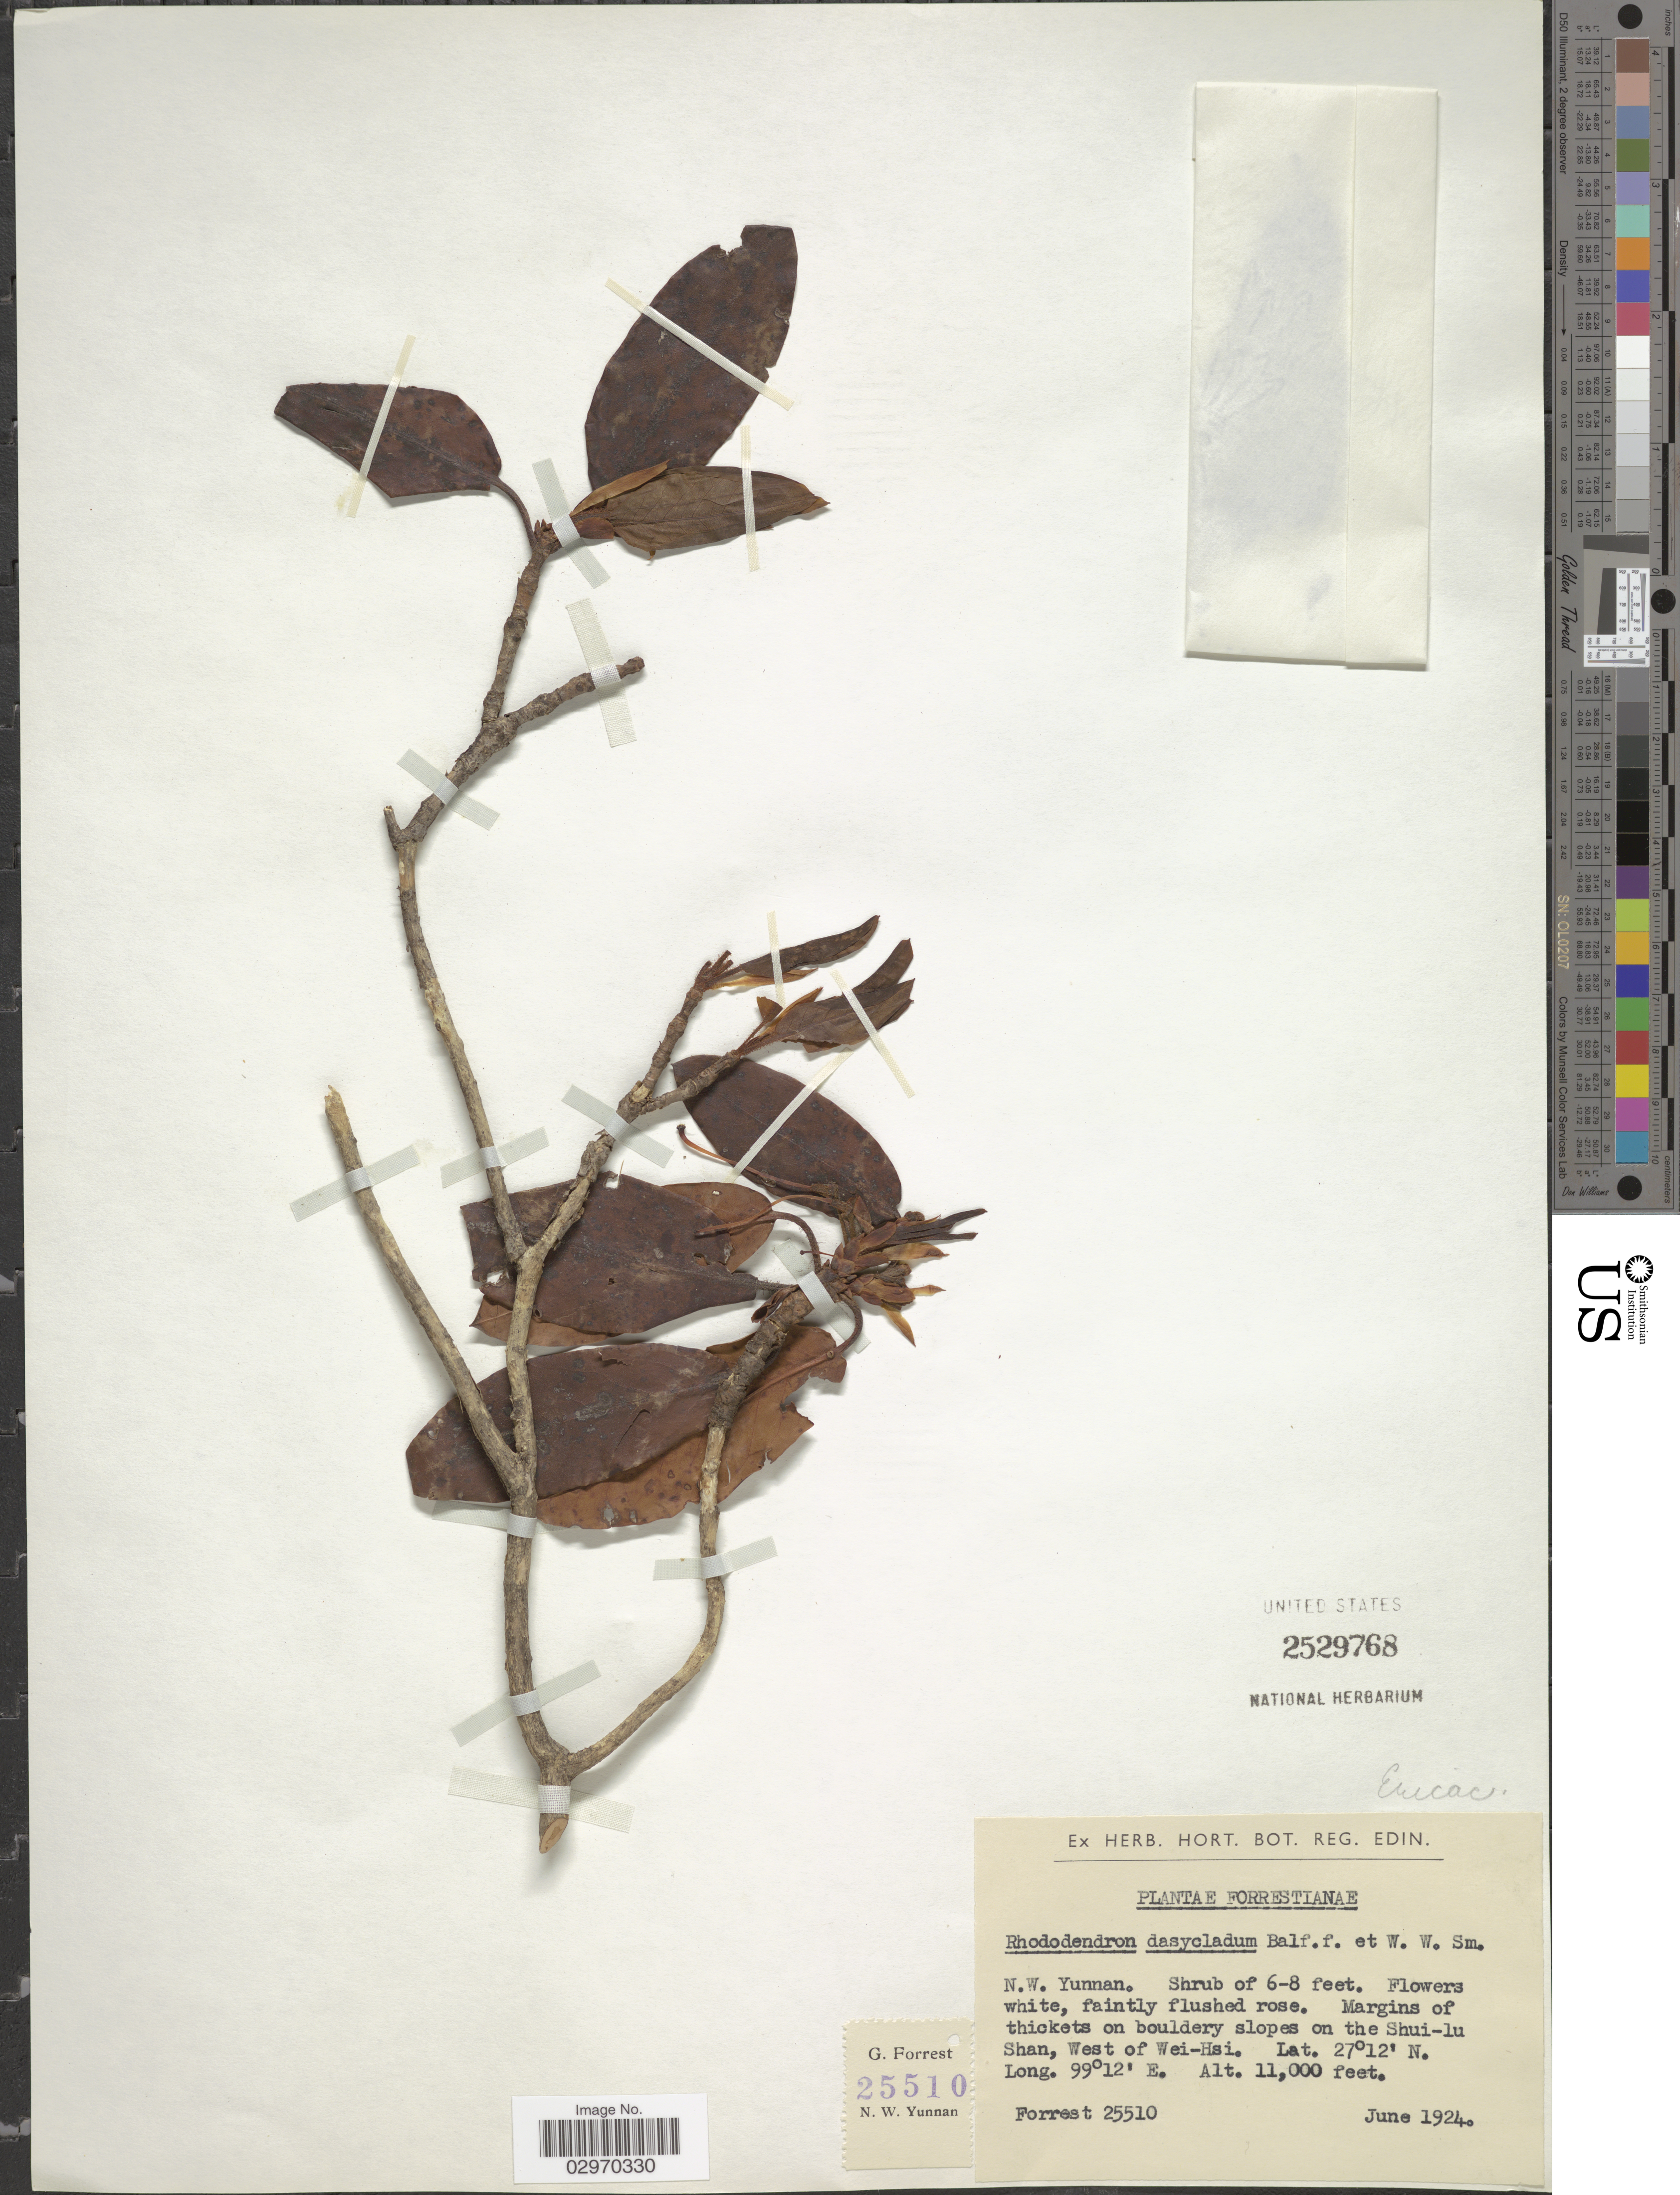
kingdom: Plantae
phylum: Tracheophyta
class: Magnoliopsida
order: Ericales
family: Ericaceae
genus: Rhododendron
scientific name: Rhododendron dasycladum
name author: Balf. f. & W.W. Sm.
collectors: -. Forrest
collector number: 25510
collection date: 1924-06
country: China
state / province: Yunnan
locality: N.W. Yunnan. On bouldery slopes on the Shui-lu Shan, West of Wei-Hsi.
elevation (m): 3353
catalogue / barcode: US 2529768